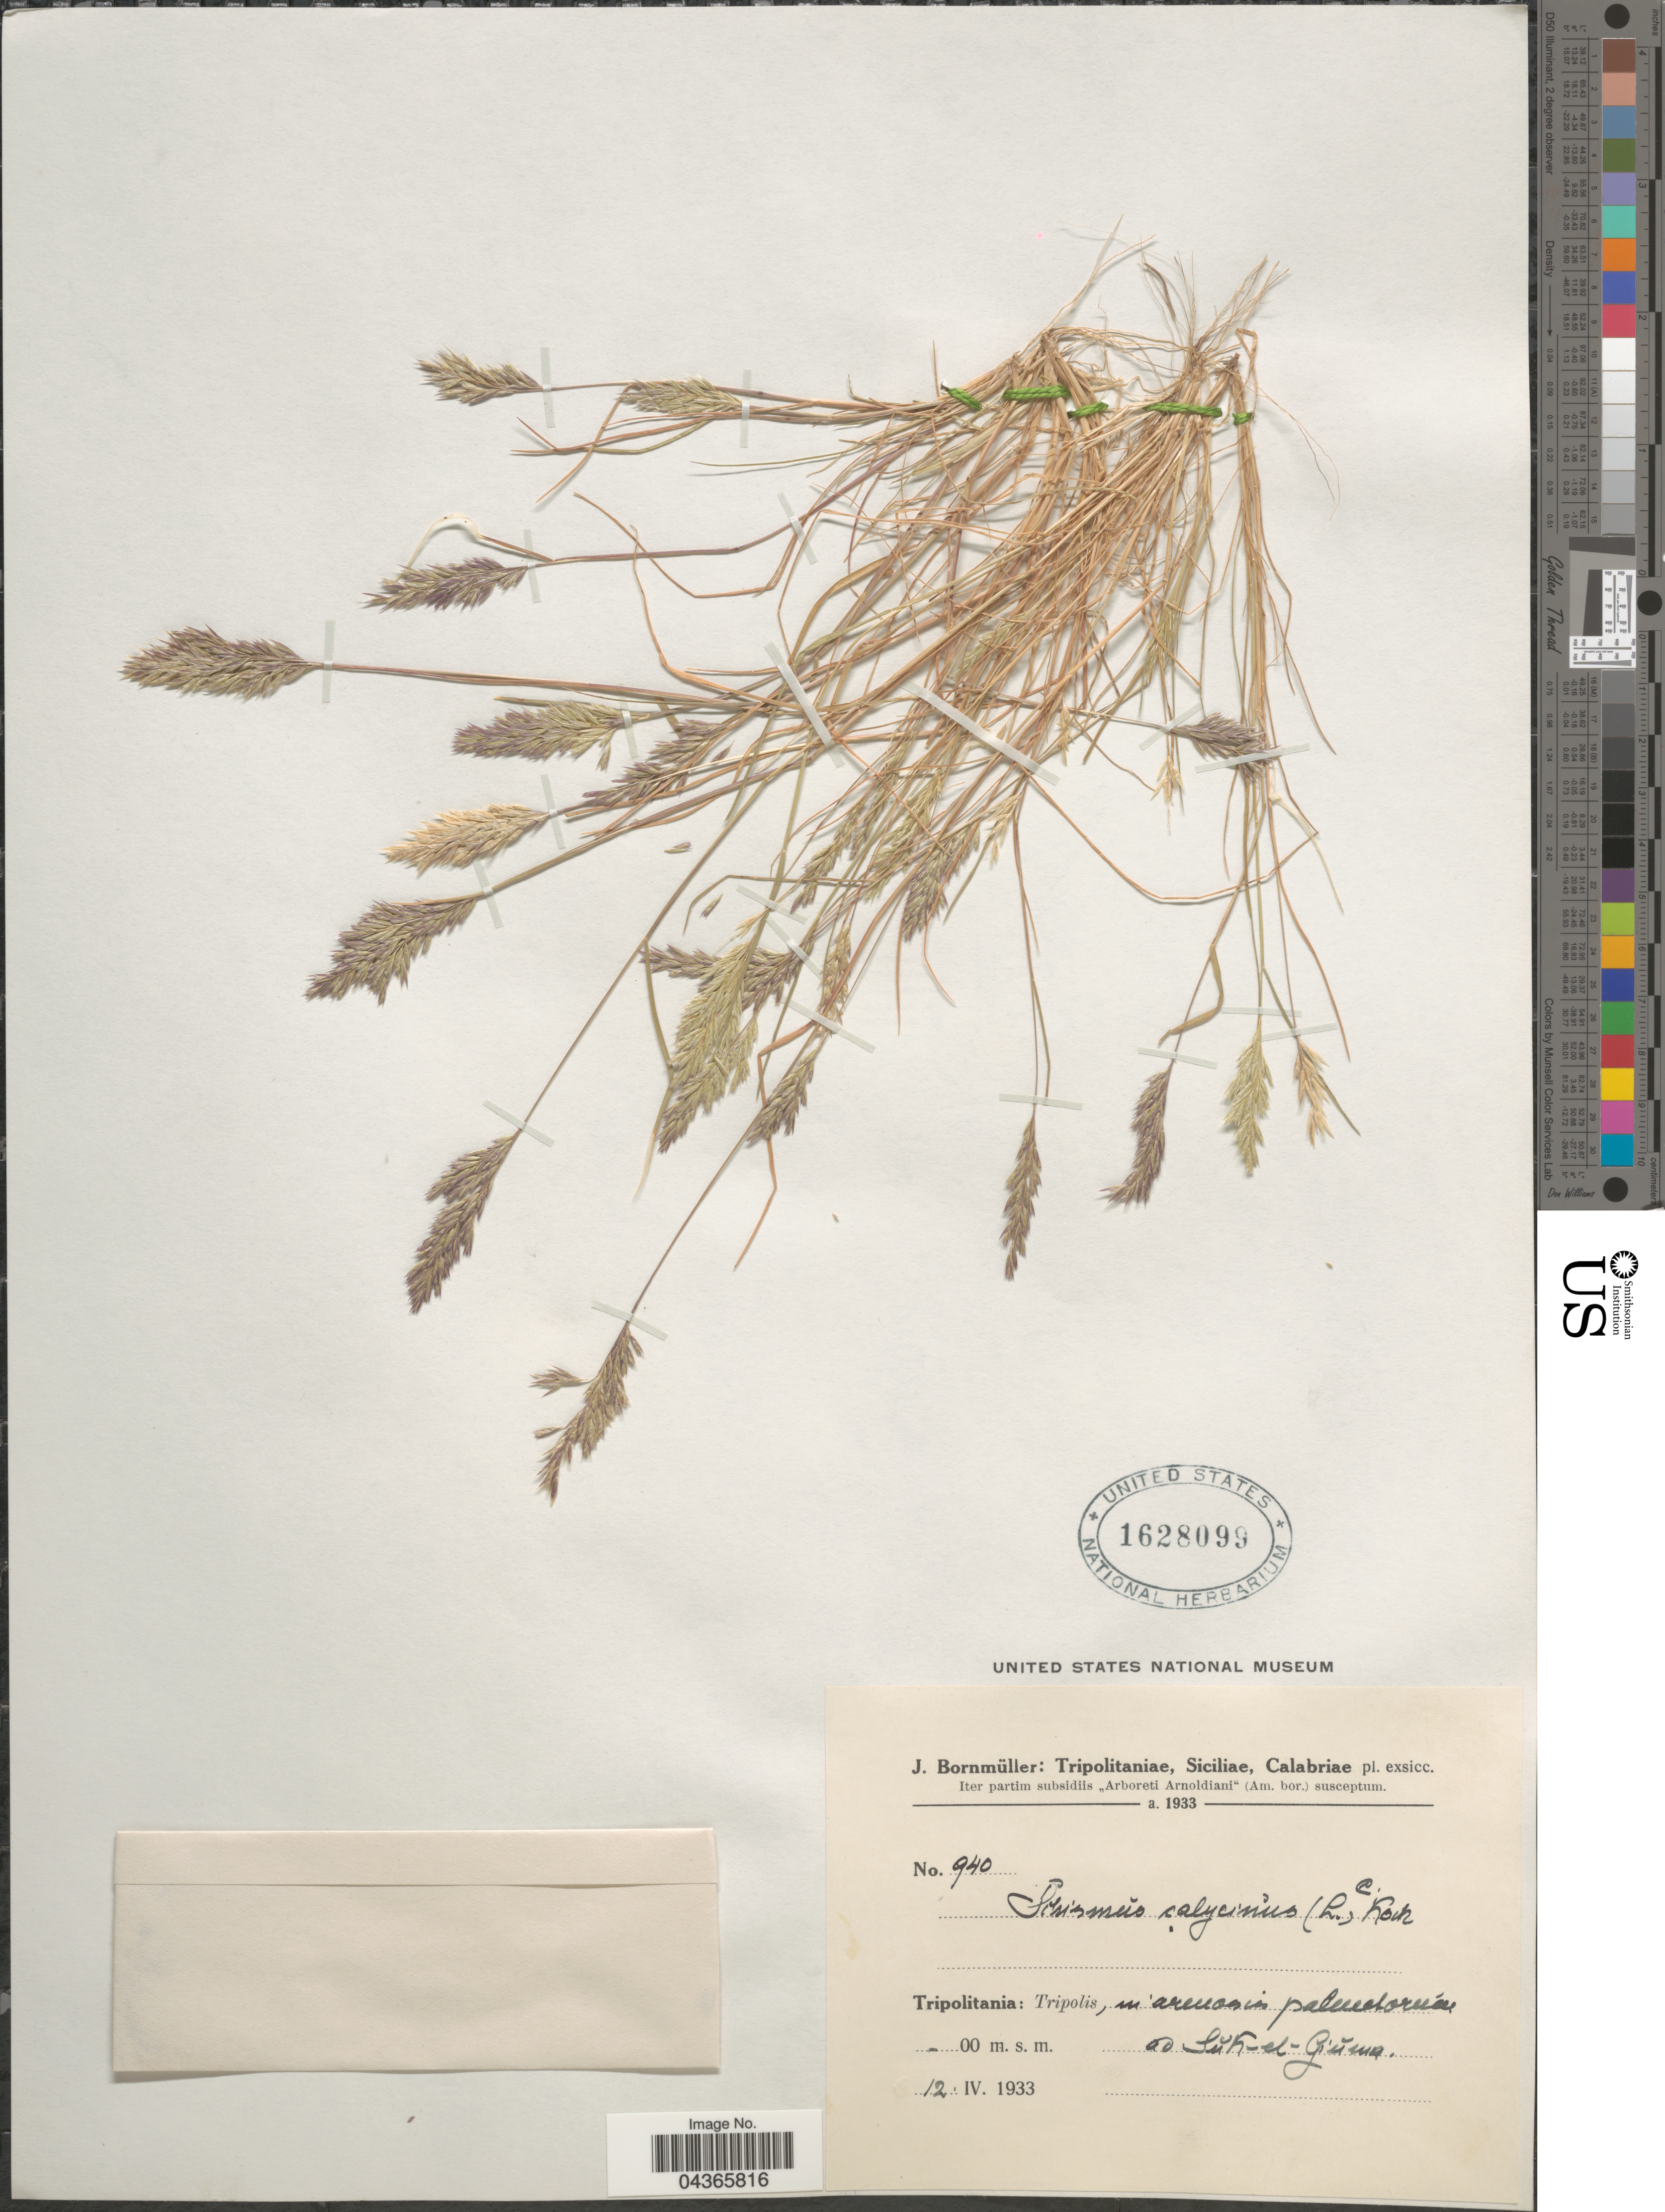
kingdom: Plantae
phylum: Tracheophyta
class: Liliopsida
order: Poales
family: Poaceae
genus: Schismus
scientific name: Schismus barbatus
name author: (L.) Thell.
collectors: J. Bornmüller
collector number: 940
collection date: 1933-04-12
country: Libya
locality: Iter partim subsidiis. Tripolitania: Tripolis, in arenosis paleudosus ad Sek-el- [illegible text].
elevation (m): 0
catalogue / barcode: US 1628099